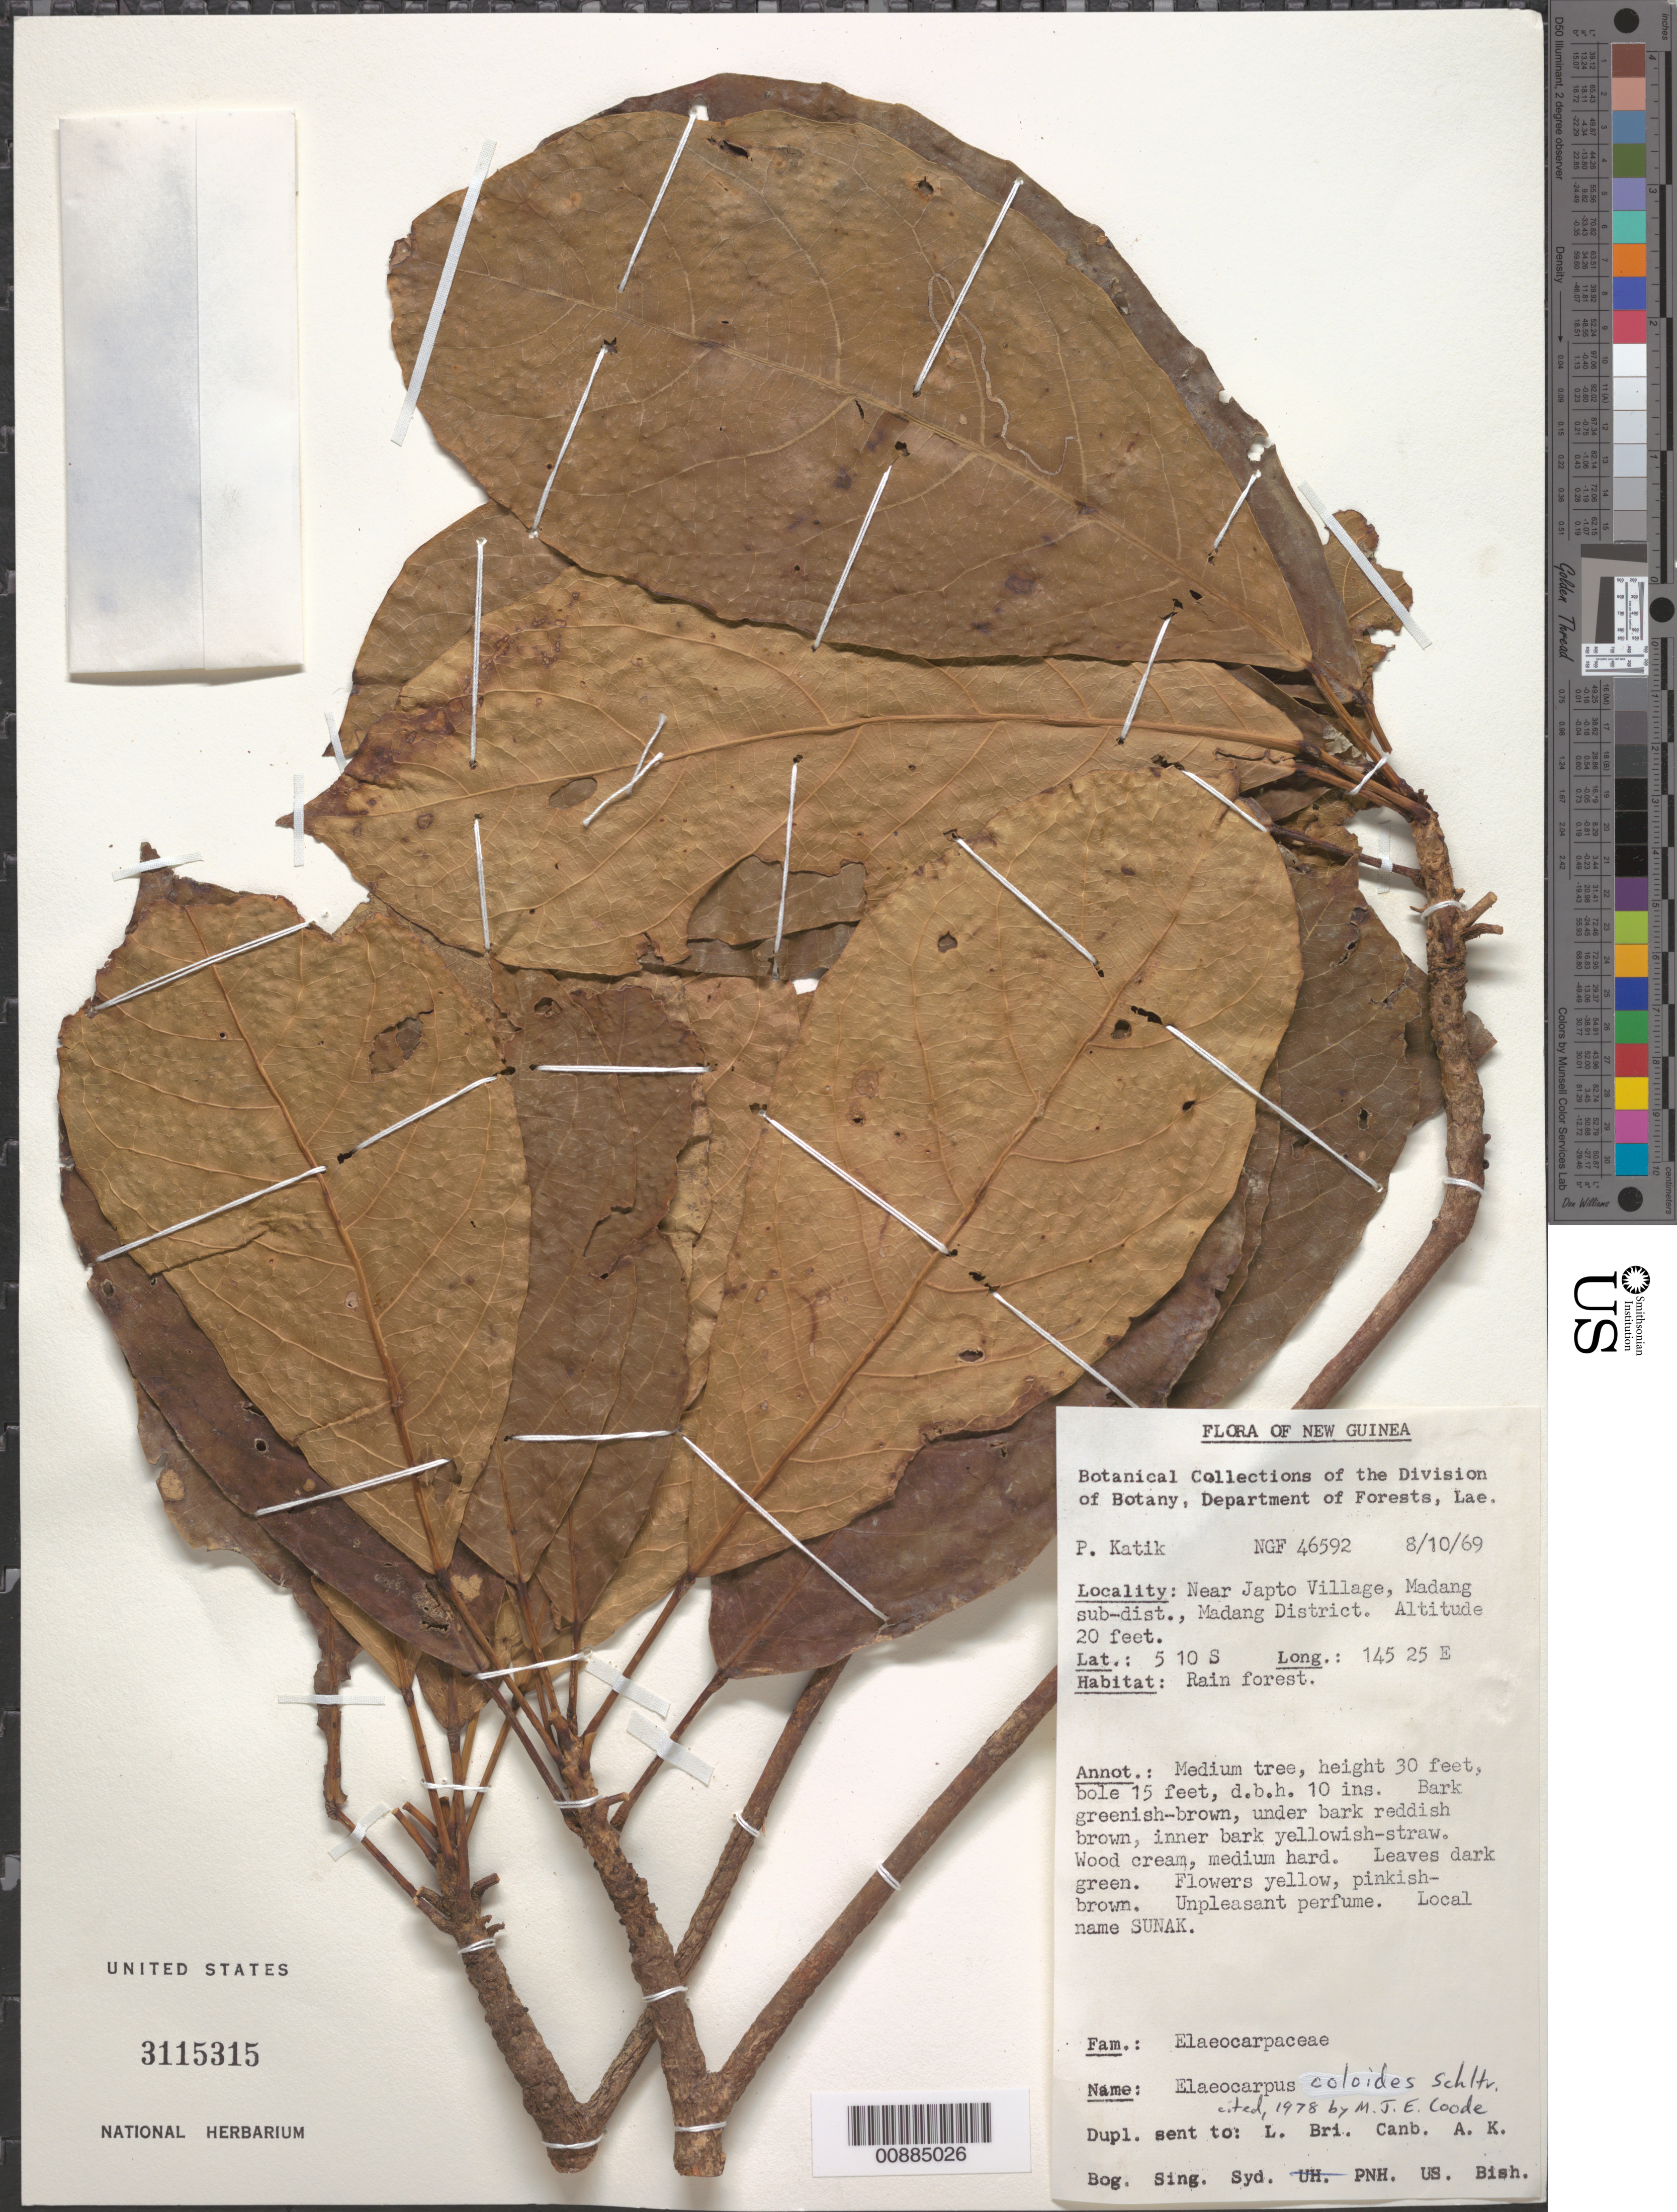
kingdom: Plantae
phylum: Tracheophyta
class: Magnoliopsida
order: Oxalidales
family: Elaeocarpaceae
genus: Elaeocarpus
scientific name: Elaeocarpus coloides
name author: Schltr.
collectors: P. Katik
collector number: NGF 46592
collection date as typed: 10 Aug 1969 or 08 Oct 1969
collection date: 1969-08-10 or 1969-10-08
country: Papua New Guinea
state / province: Madang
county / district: Madang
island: New Guinea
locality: Near Japto Village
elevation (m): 6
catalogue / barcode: US 3115315